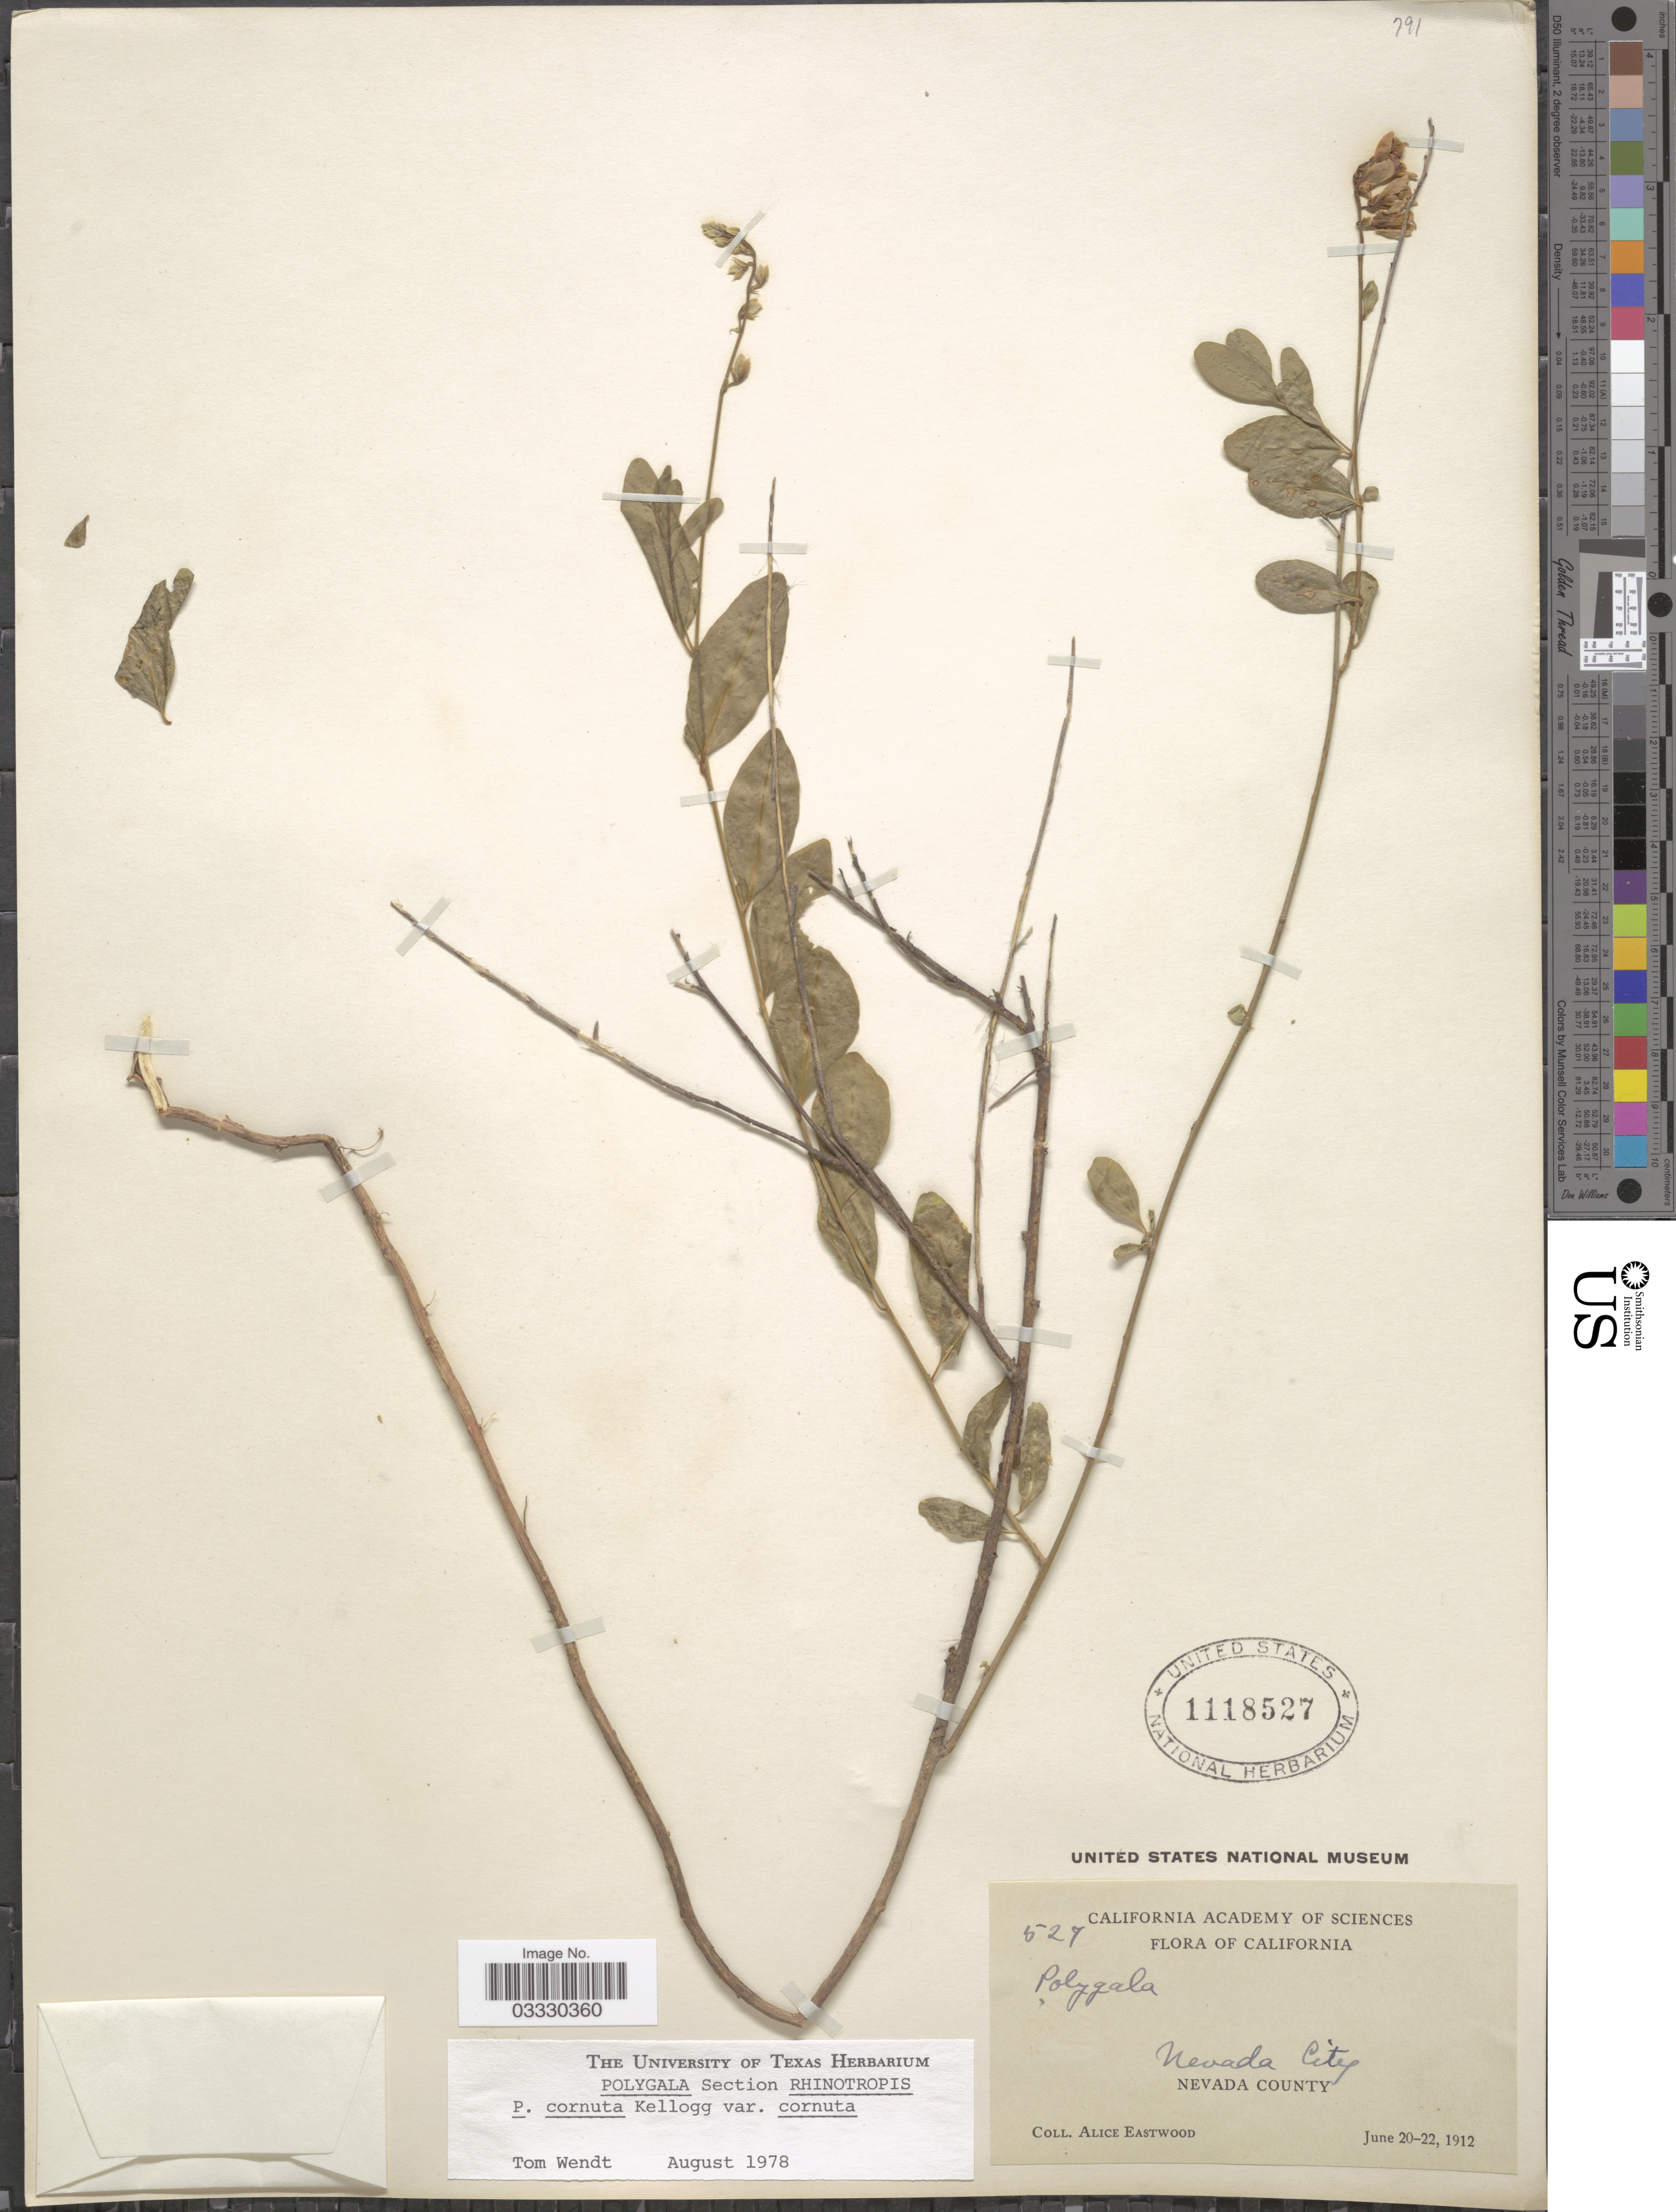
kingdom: Plantae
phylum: Tracheophyta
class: Magnoliopsida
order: Fabales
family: Polygalaceae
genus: Rhinotropis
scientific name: Rhinotropis cornuta var. cornuta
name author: (Kellogg) J.R. Abbott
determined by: Strong, Mark T., (BOT), Smithsonian Institution - National Museum of Natural History (UNITED STATES)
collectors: A. Eastwood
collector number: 527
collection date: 1912-06-20/1912-06-22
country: United States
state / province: California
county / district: Nevada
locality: Nevada City Nevada County.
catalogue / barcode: US 1118527